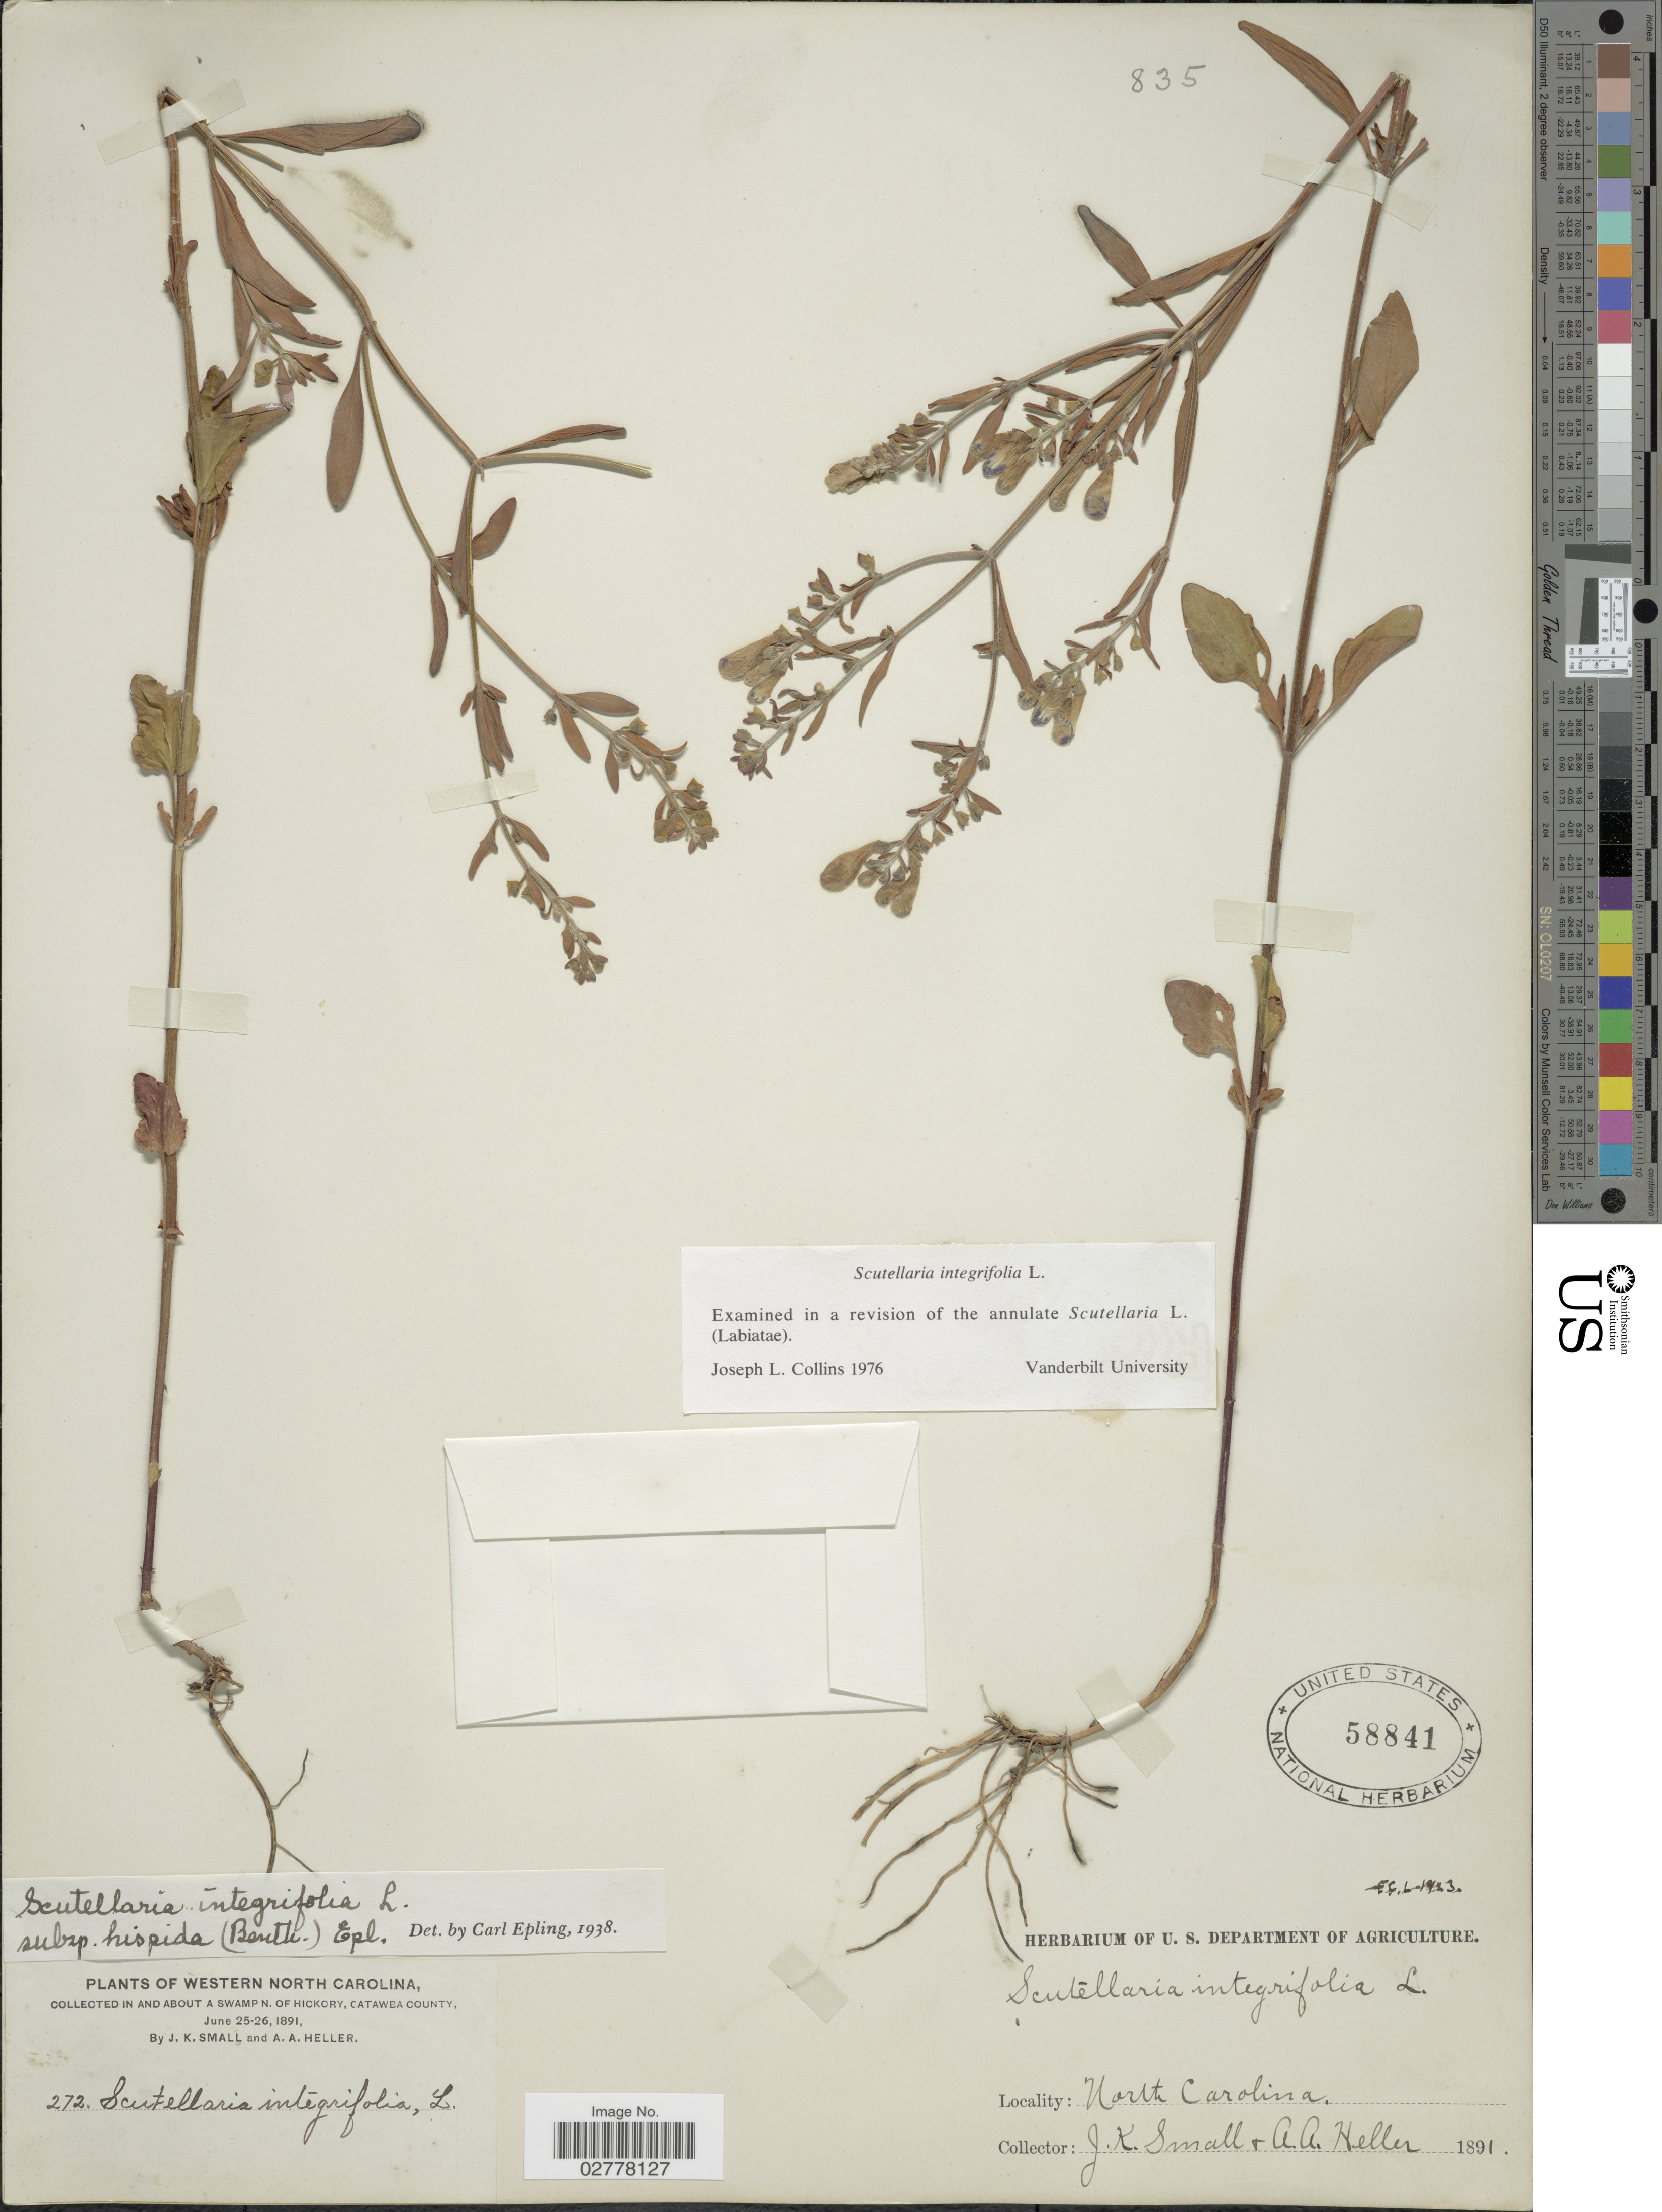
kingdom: Plantae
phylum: Tracheophyta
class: Magnoliopsida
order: Lamiales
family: Lamiaceae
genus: Scutellaria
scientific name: Scutellaria integrifolia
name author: L.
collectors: J. K. Small & A. A. Heller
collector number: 272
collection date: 1891-06-25/1891-06-26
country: United States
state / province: North Carolina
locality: Western North Carolina. In and about a swamp N. of Hickory, Catawba County.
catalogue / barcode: US 58841